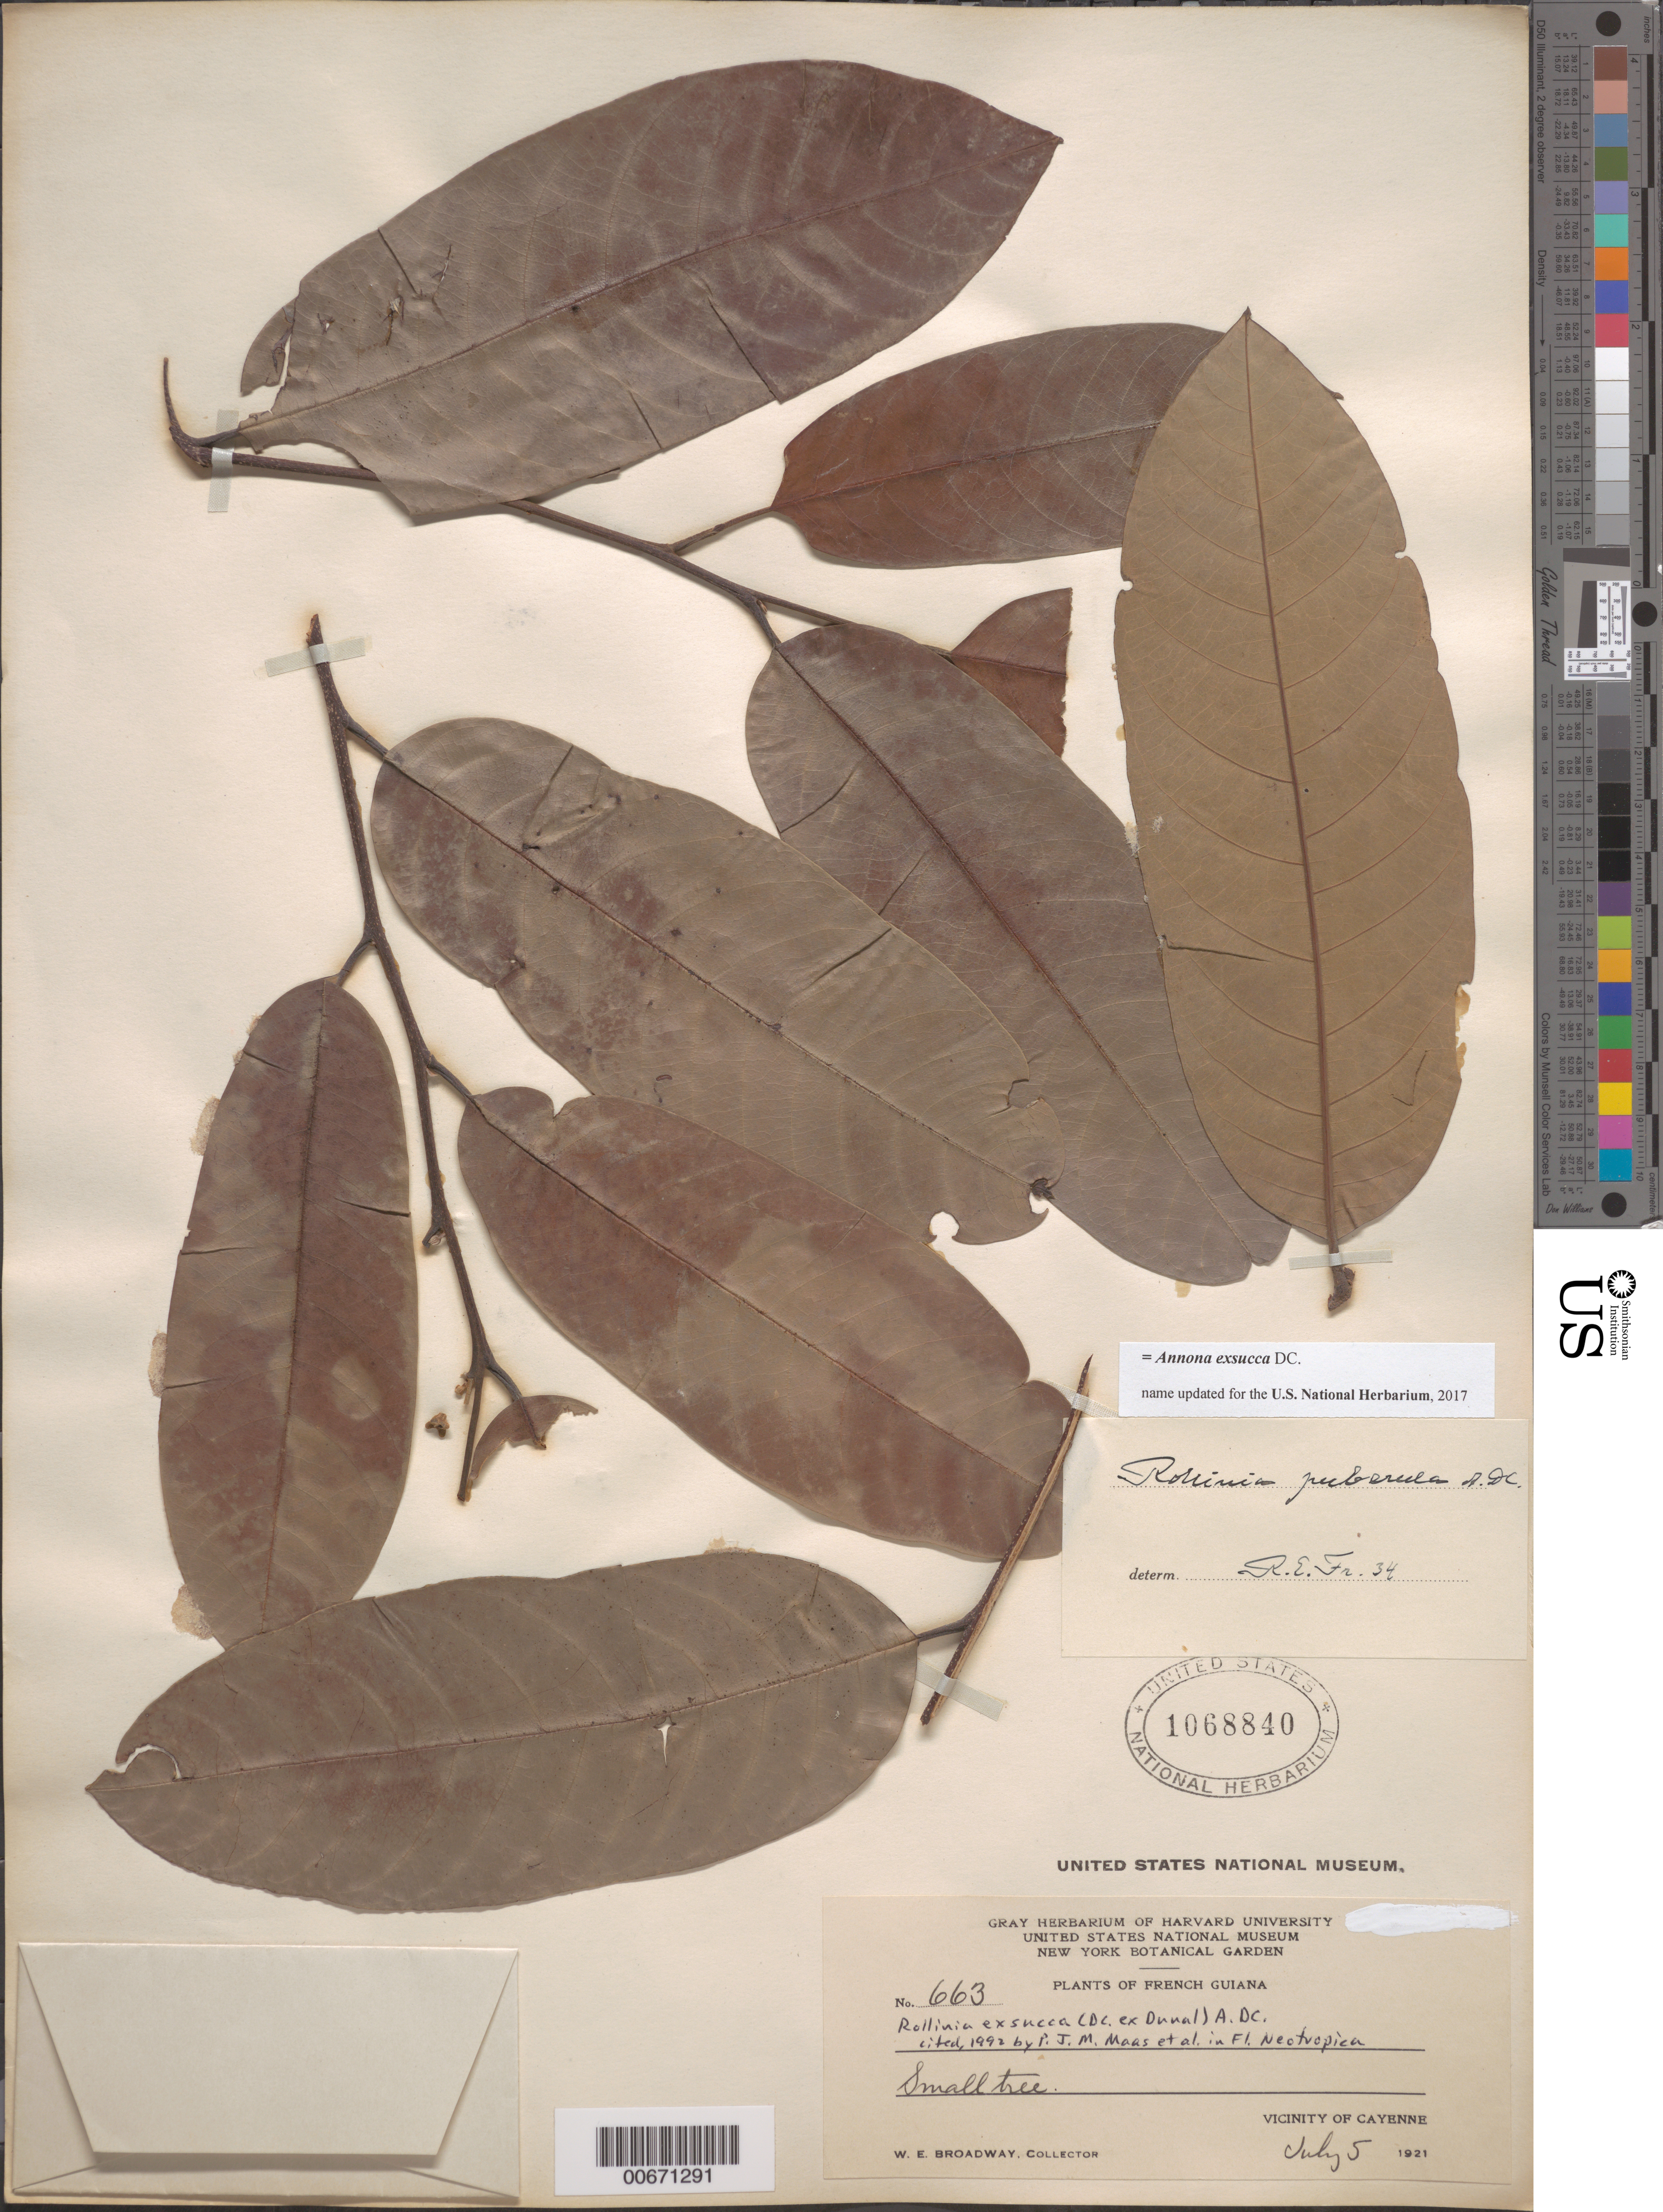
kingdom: Plantae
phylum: Tracheophyta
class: Magnoliopsida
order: Magnoliales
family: Annonaceae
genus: Annona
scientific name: Annona exsucca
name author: DC. ex Dunal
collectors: W. E. Broadway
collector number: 663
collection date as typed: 5-Jul-21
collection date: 1921-07-05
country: French Guiana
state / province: Cayenne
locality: Cayenne, vic.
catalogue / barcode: US 1068840